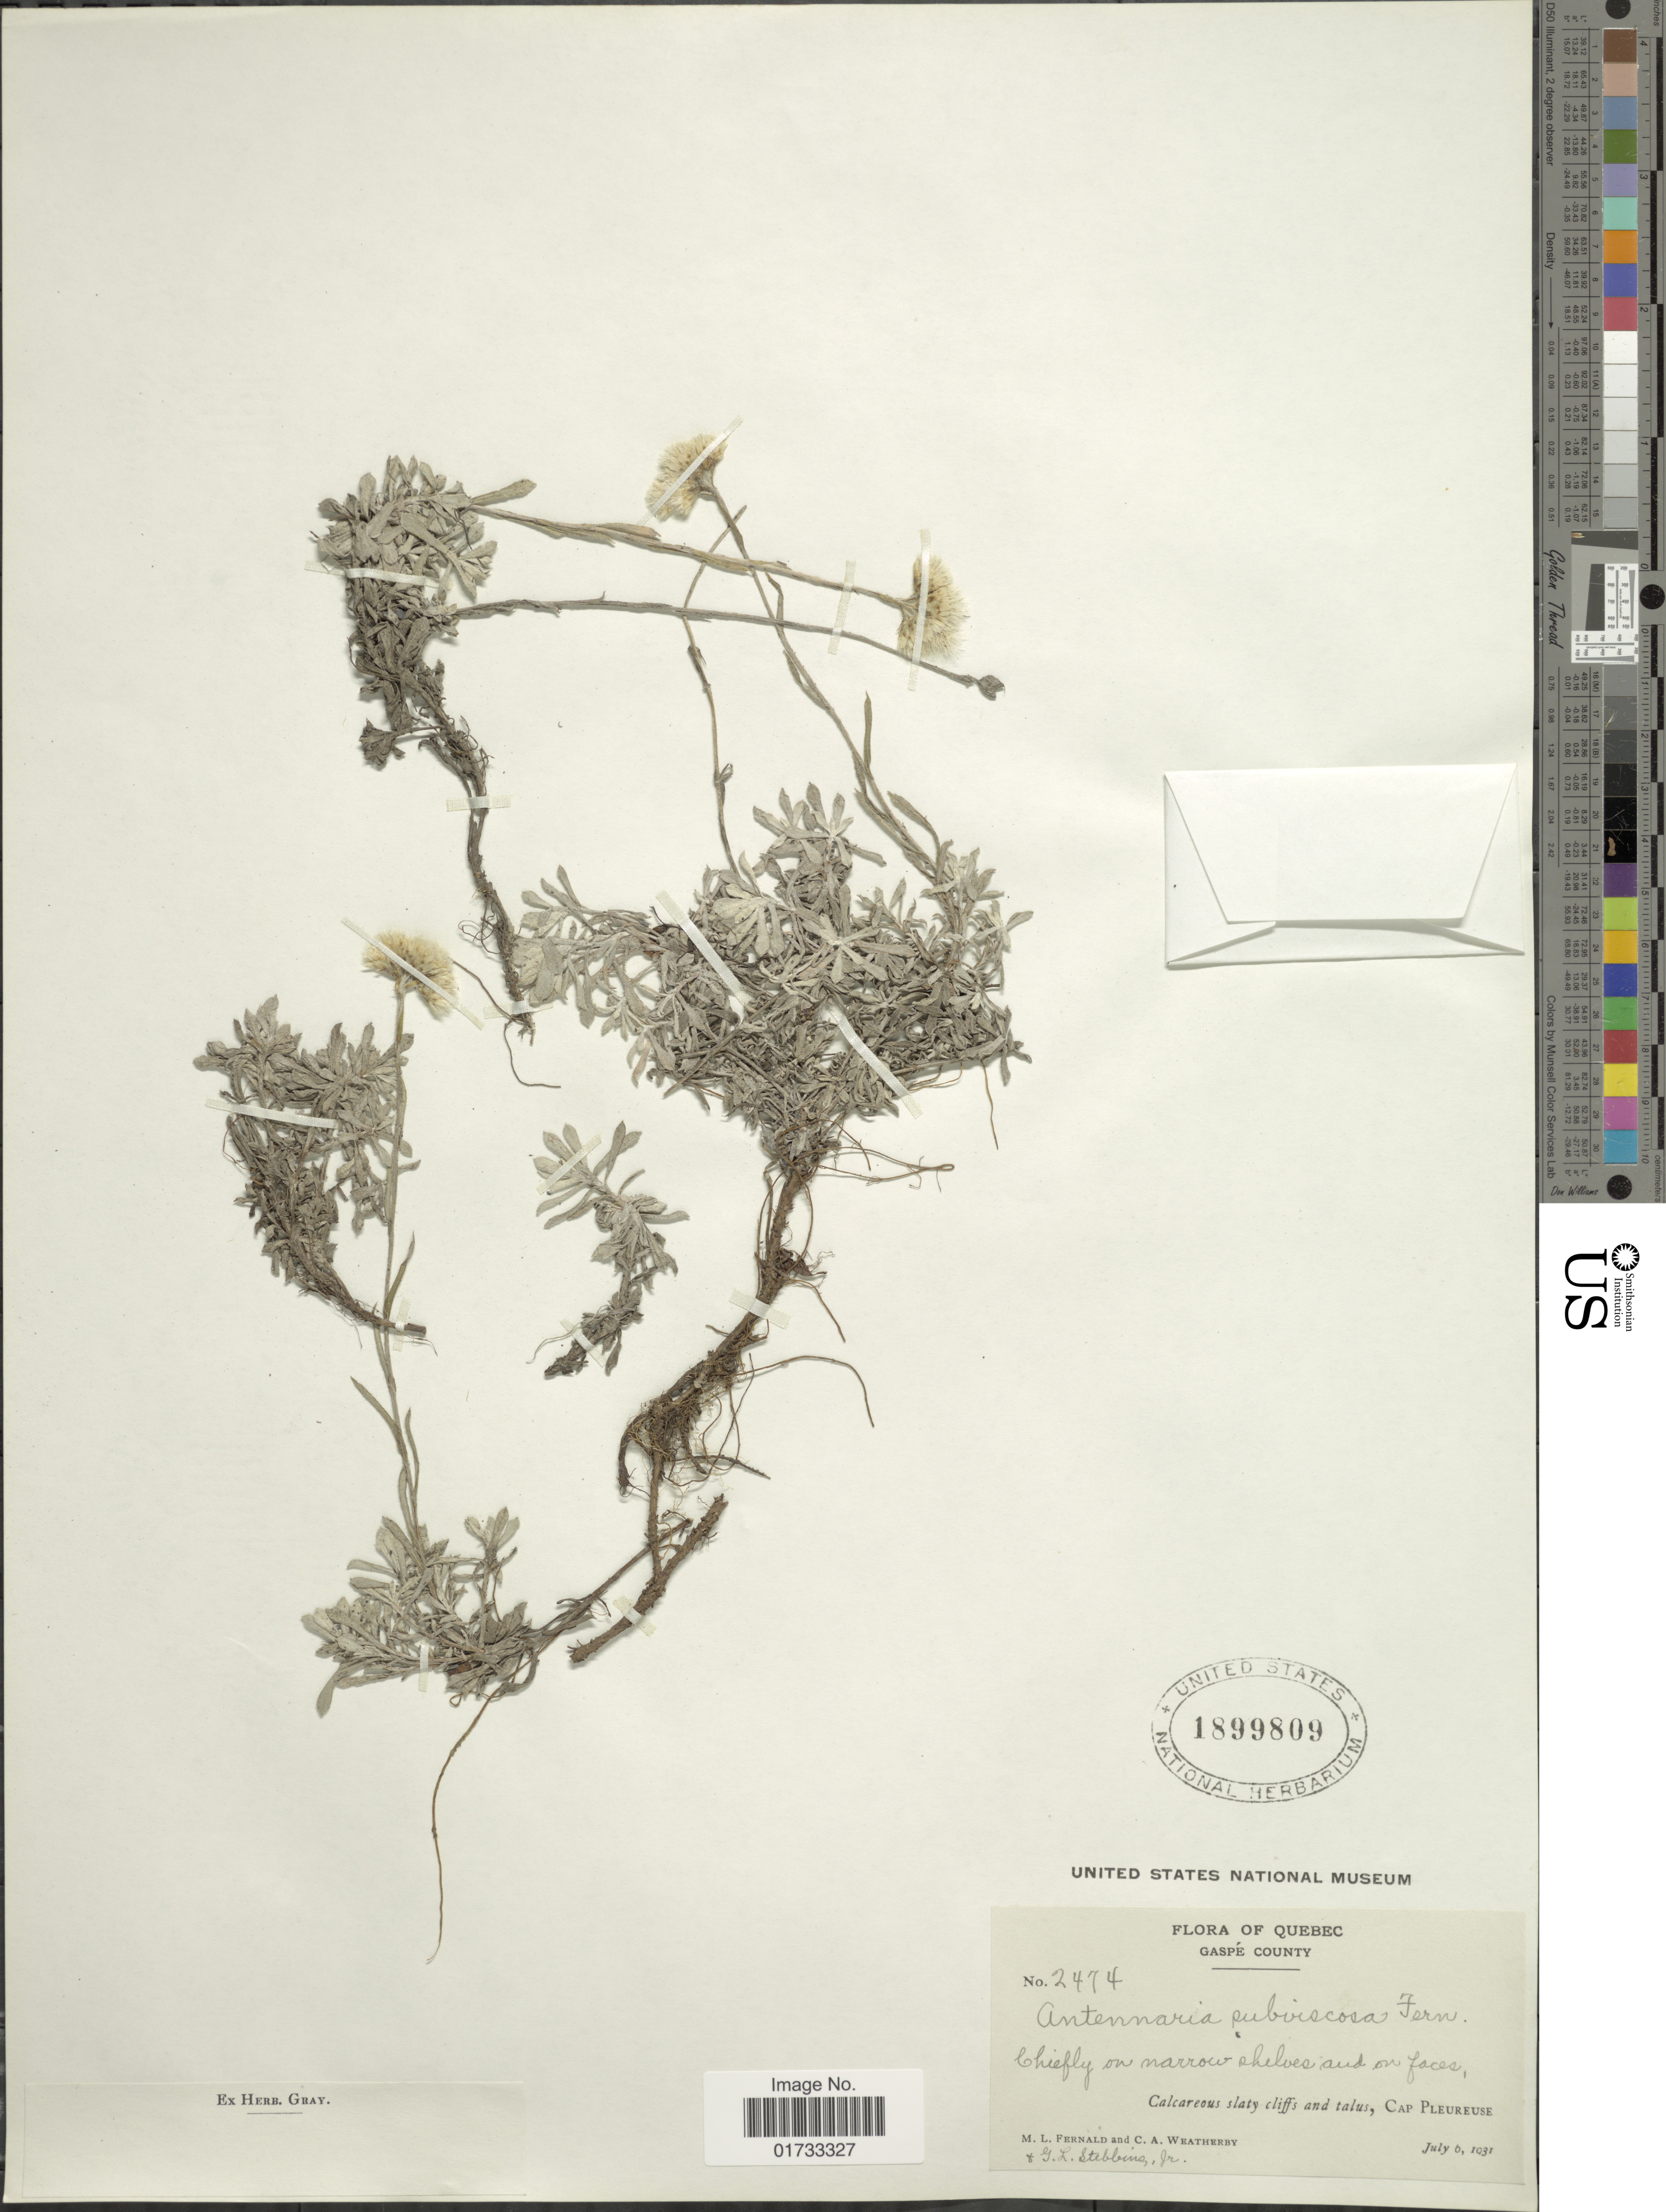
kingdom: Plantae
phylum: Tracheophyta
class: Magnoliopsida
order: Asterales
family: Asteraceae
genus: Antennaria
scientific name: Antennaria subviscosa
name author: Fernald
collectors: M. L. Fernald, C. A. Weatherby & G. L. Stebbins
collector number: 2474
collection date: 1931-07-06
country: Canada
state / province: Quebec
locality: Gaspé County, chiefly on narrow shelves and on faces, Calcareous slaty cliffs and talus, Cap Pleureuse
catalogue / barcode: US 1899809